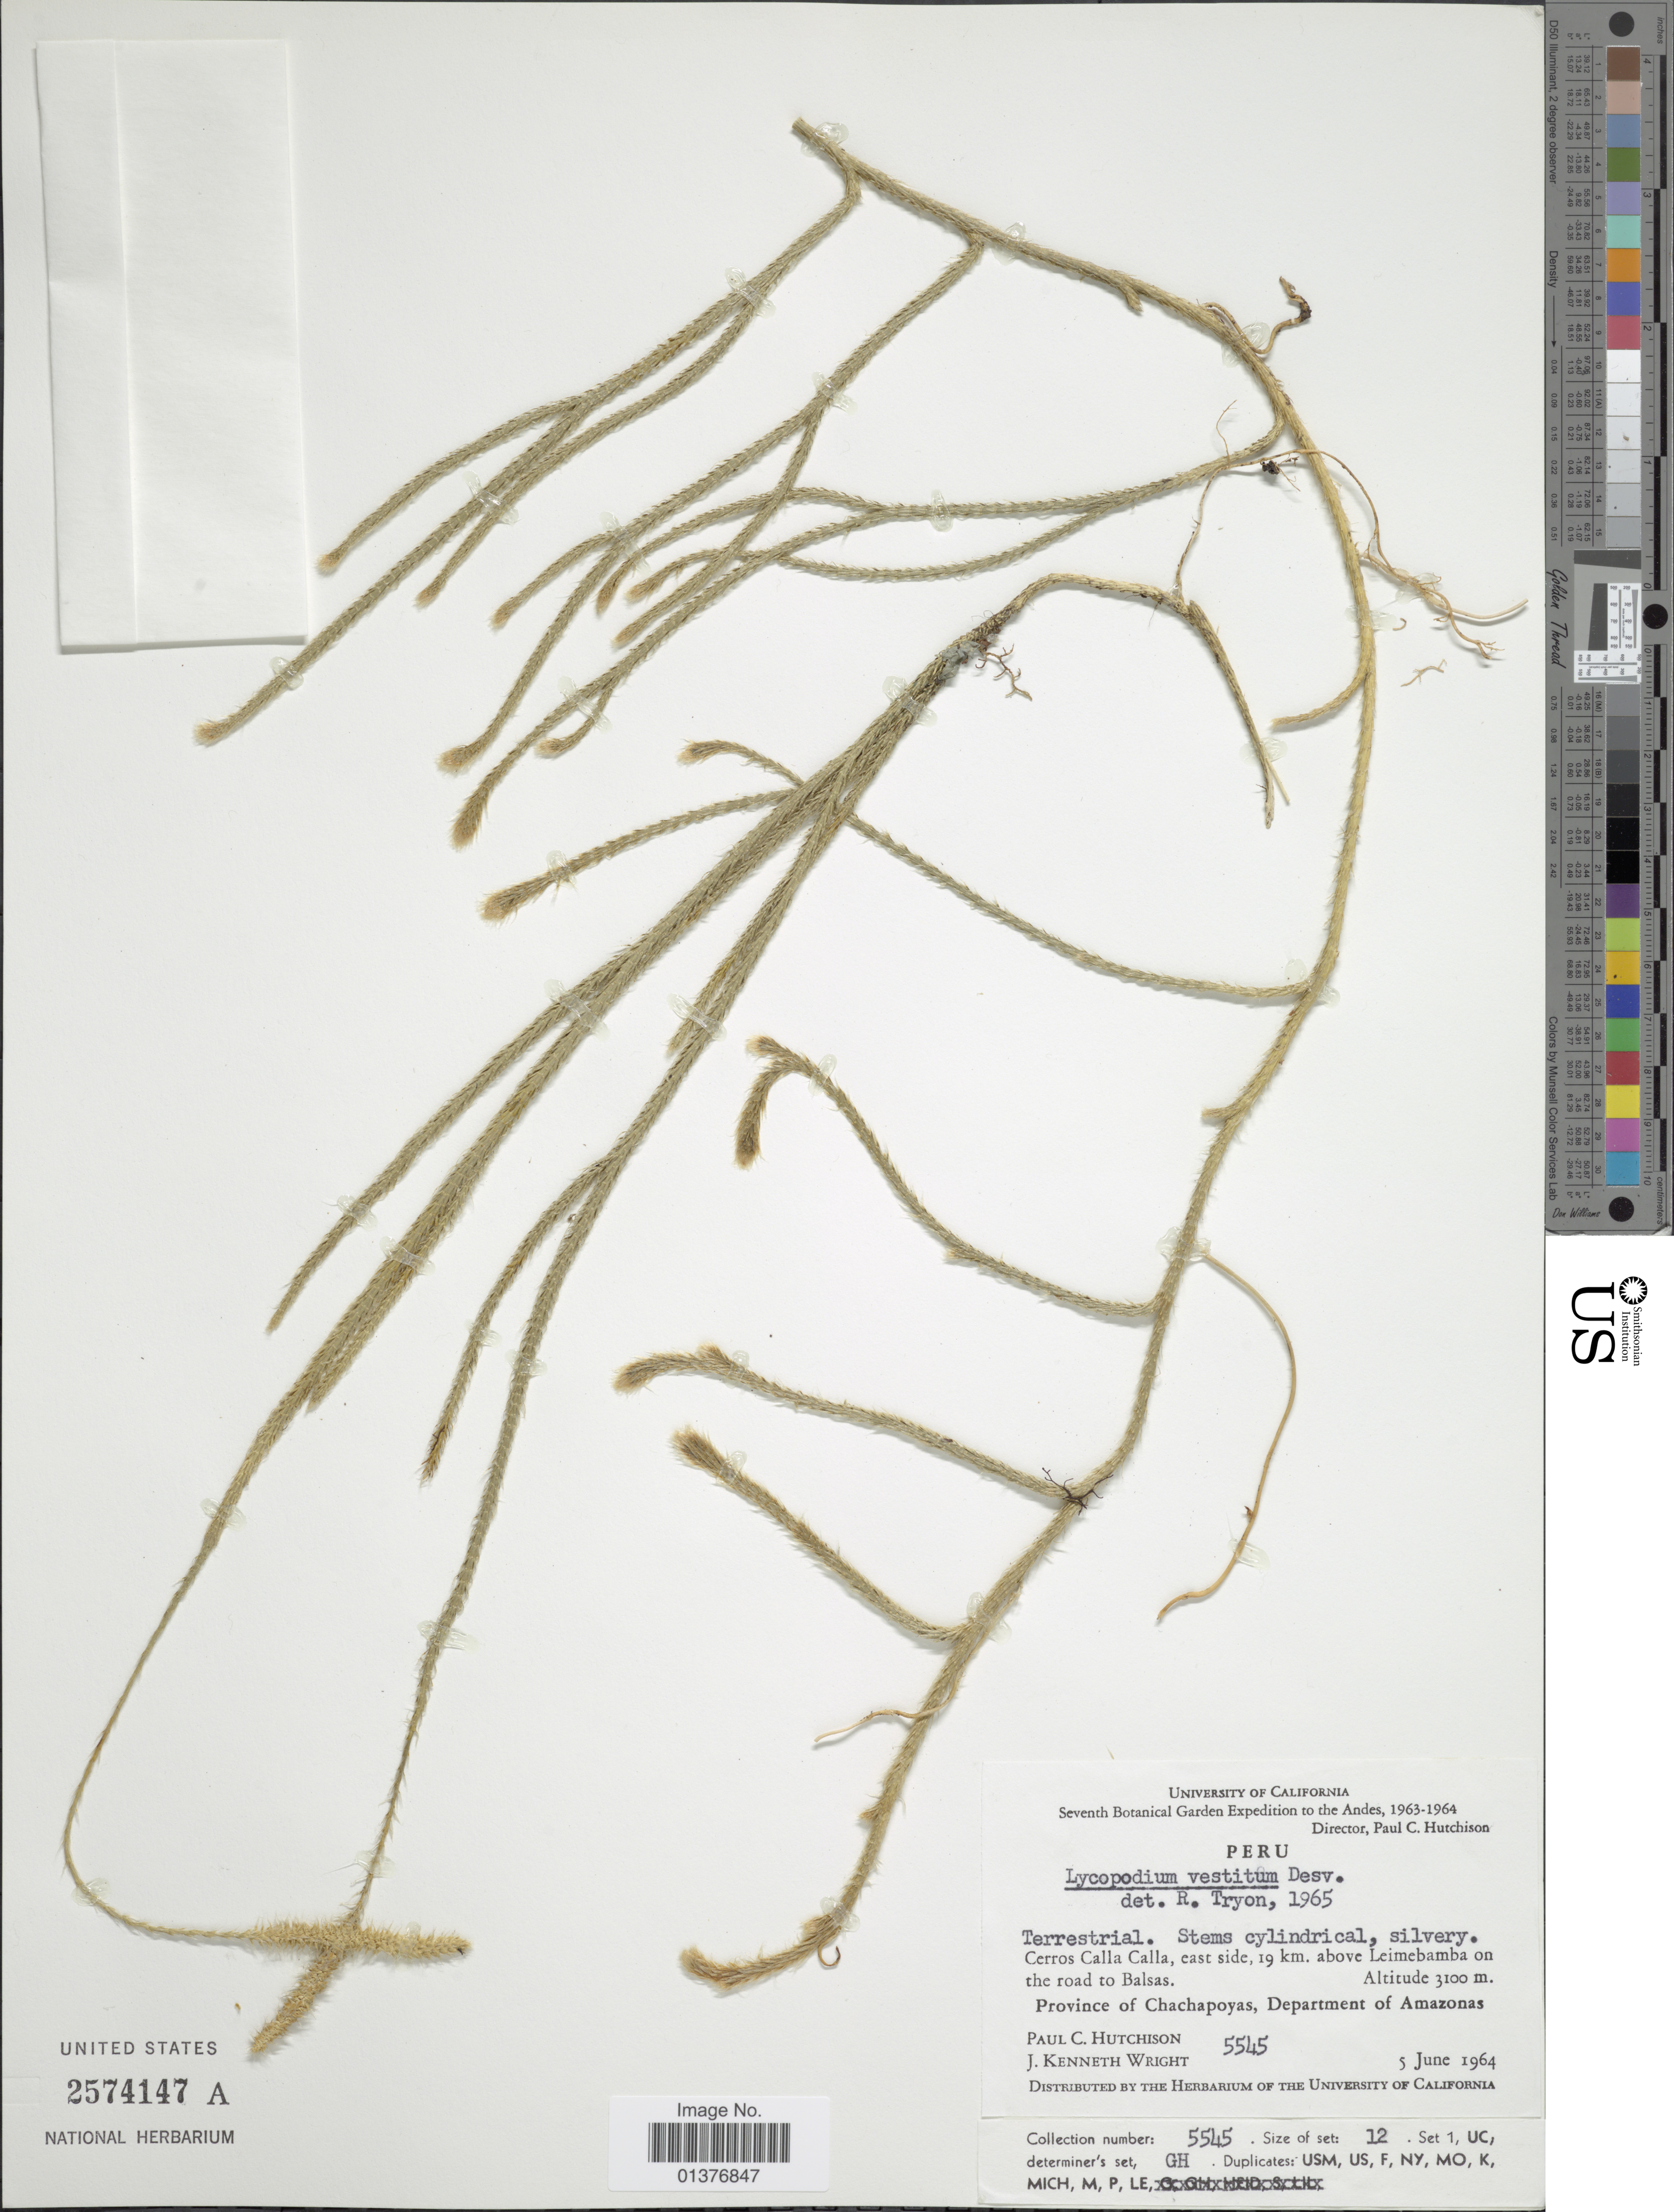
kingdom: Plantae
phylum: Tracheophyta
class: Lycopodiopsida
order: Lycopodiales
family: Lycopodiaceae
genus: Lycopodium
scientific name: Lycopodium vestitum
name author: Desv. ex Poir.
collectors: P. C. Hutchison & J. K. Wright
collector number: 5545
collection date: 1964-06-05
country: Peru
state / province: Amazonas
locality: Cerros Calla Calla, east side, 19km above leimebamba on the road to Balsas, Province of Chachapoyas, Department of Amazonas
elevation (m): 3100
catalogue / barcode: US 2574147A